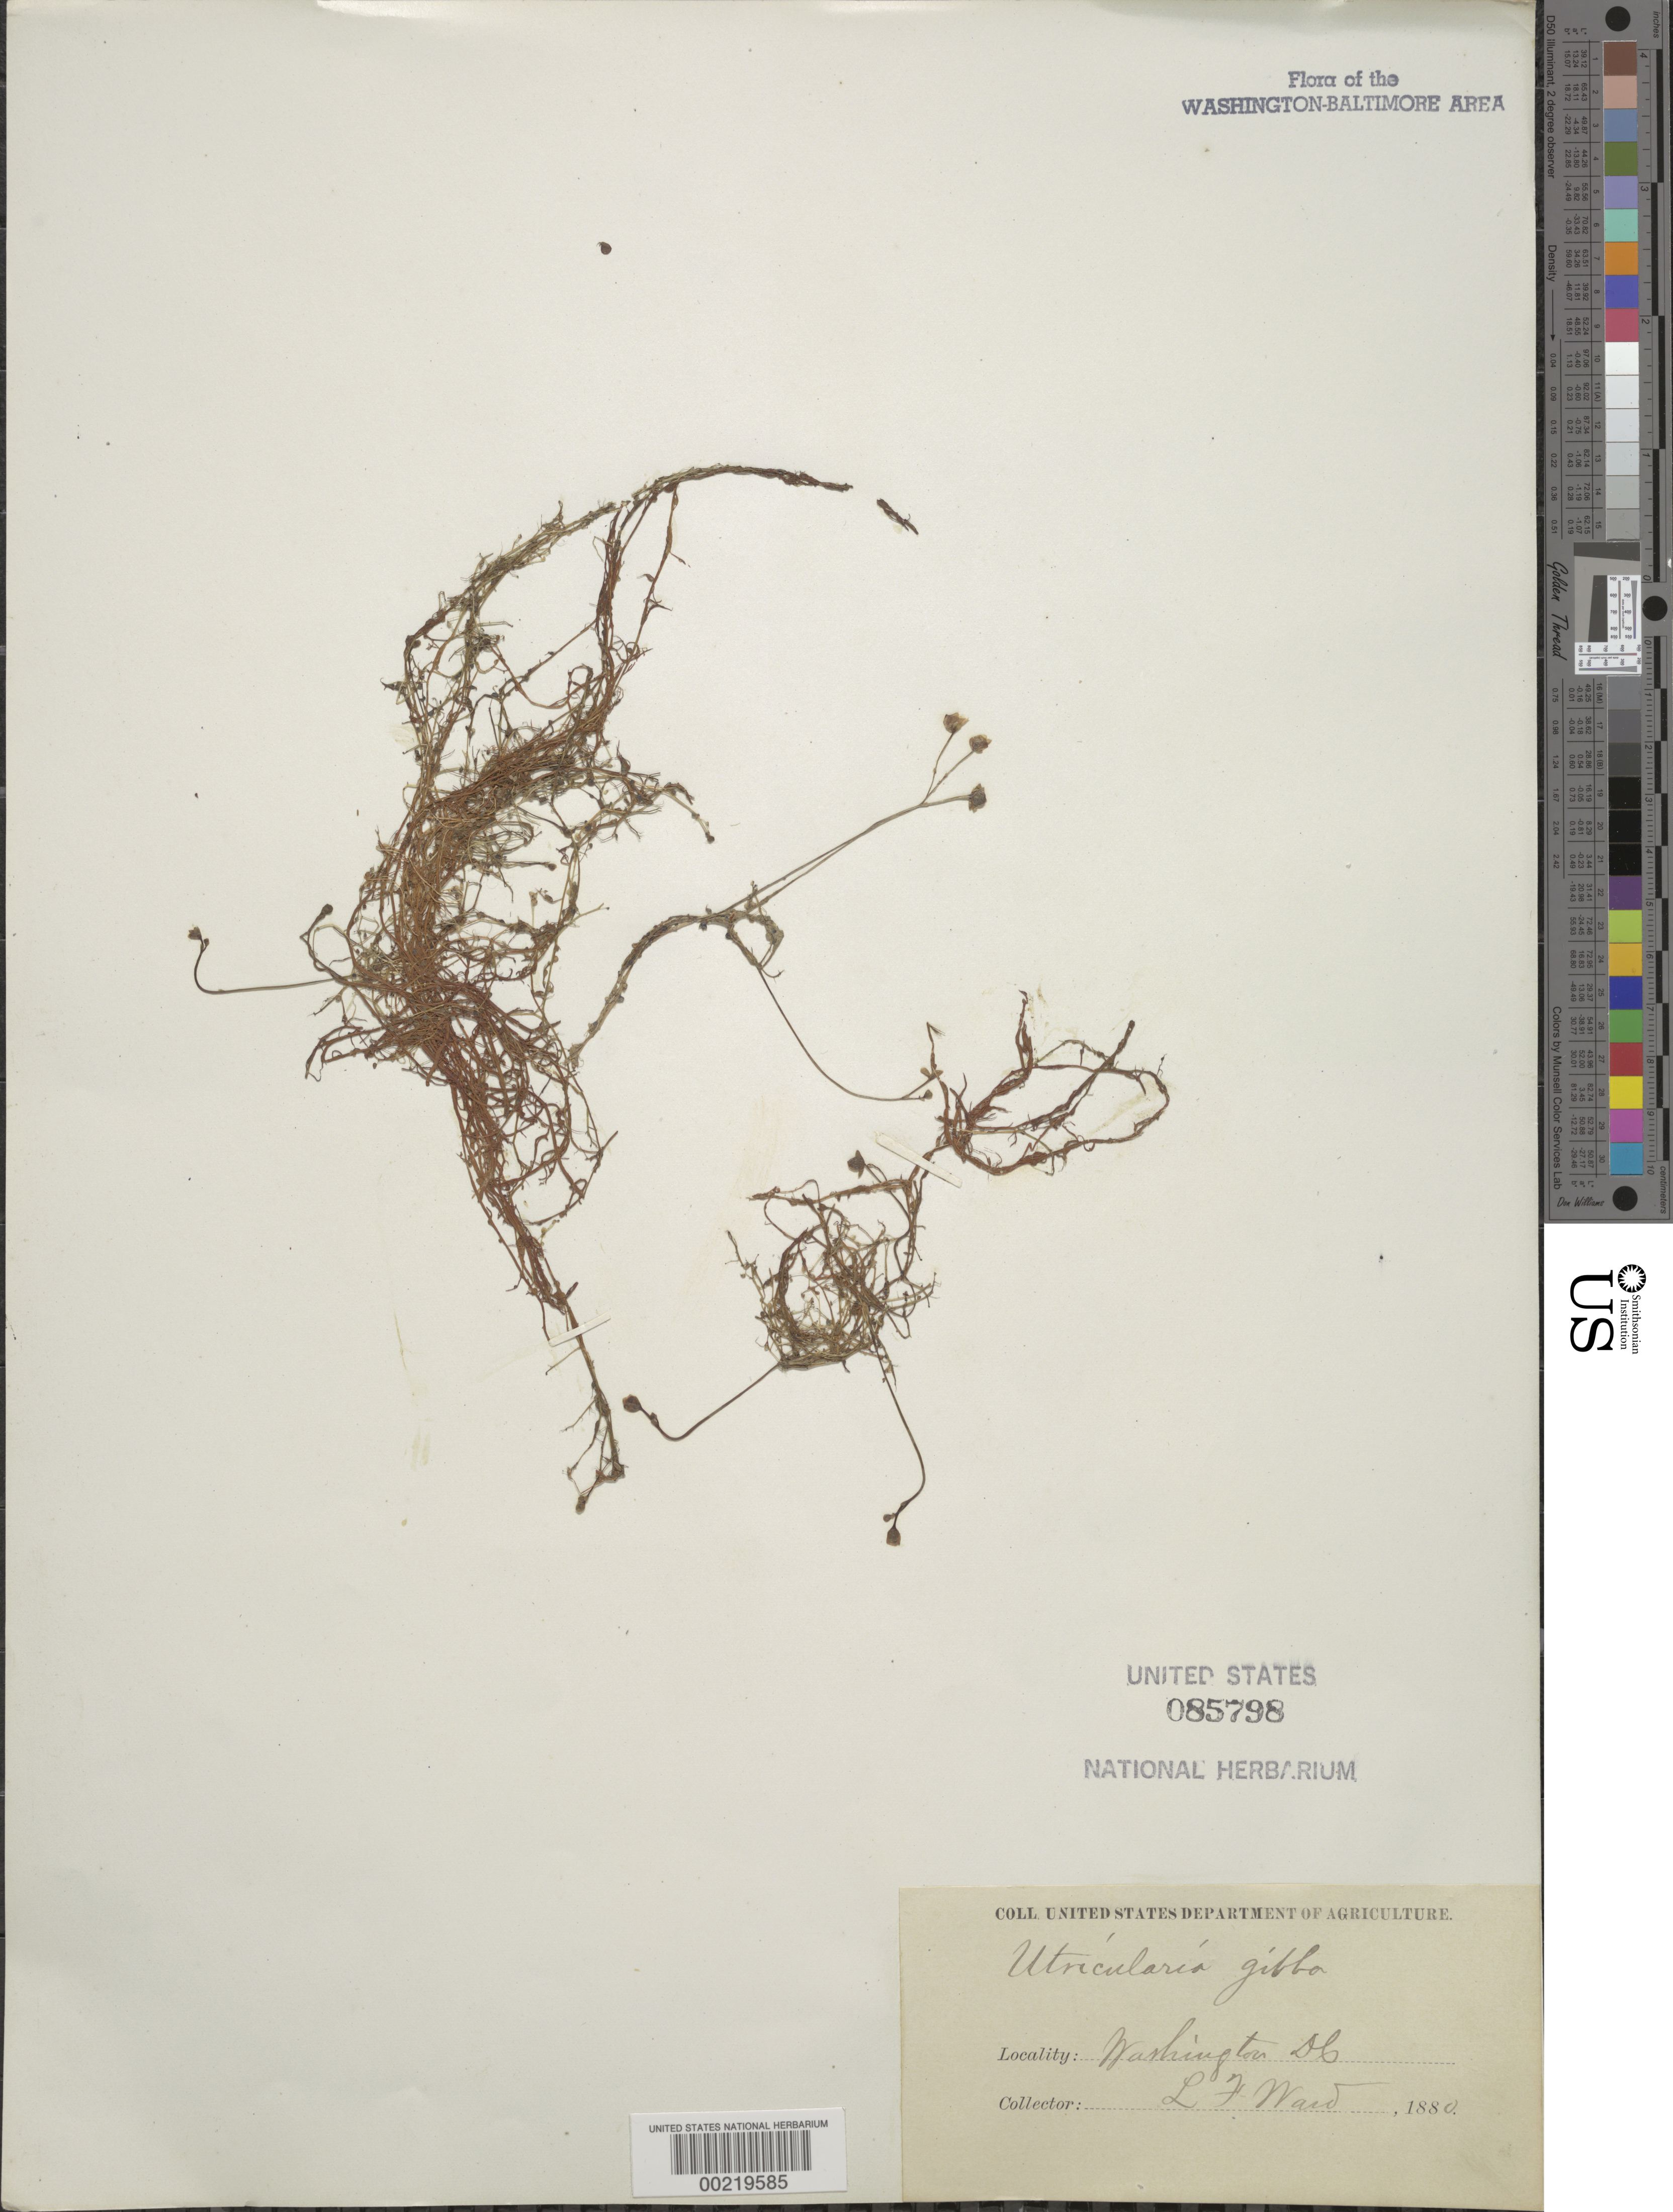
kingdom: Plantae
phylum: Tracheophyta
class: Magnoliopsida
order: Lamiales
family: Lentibulariaceae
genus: Utricularia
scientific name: Utricularia gibba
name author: L.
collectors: L. F. Ward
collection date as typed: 1880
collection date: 1880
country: United States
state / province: District of Columbia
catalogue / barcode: US 85798